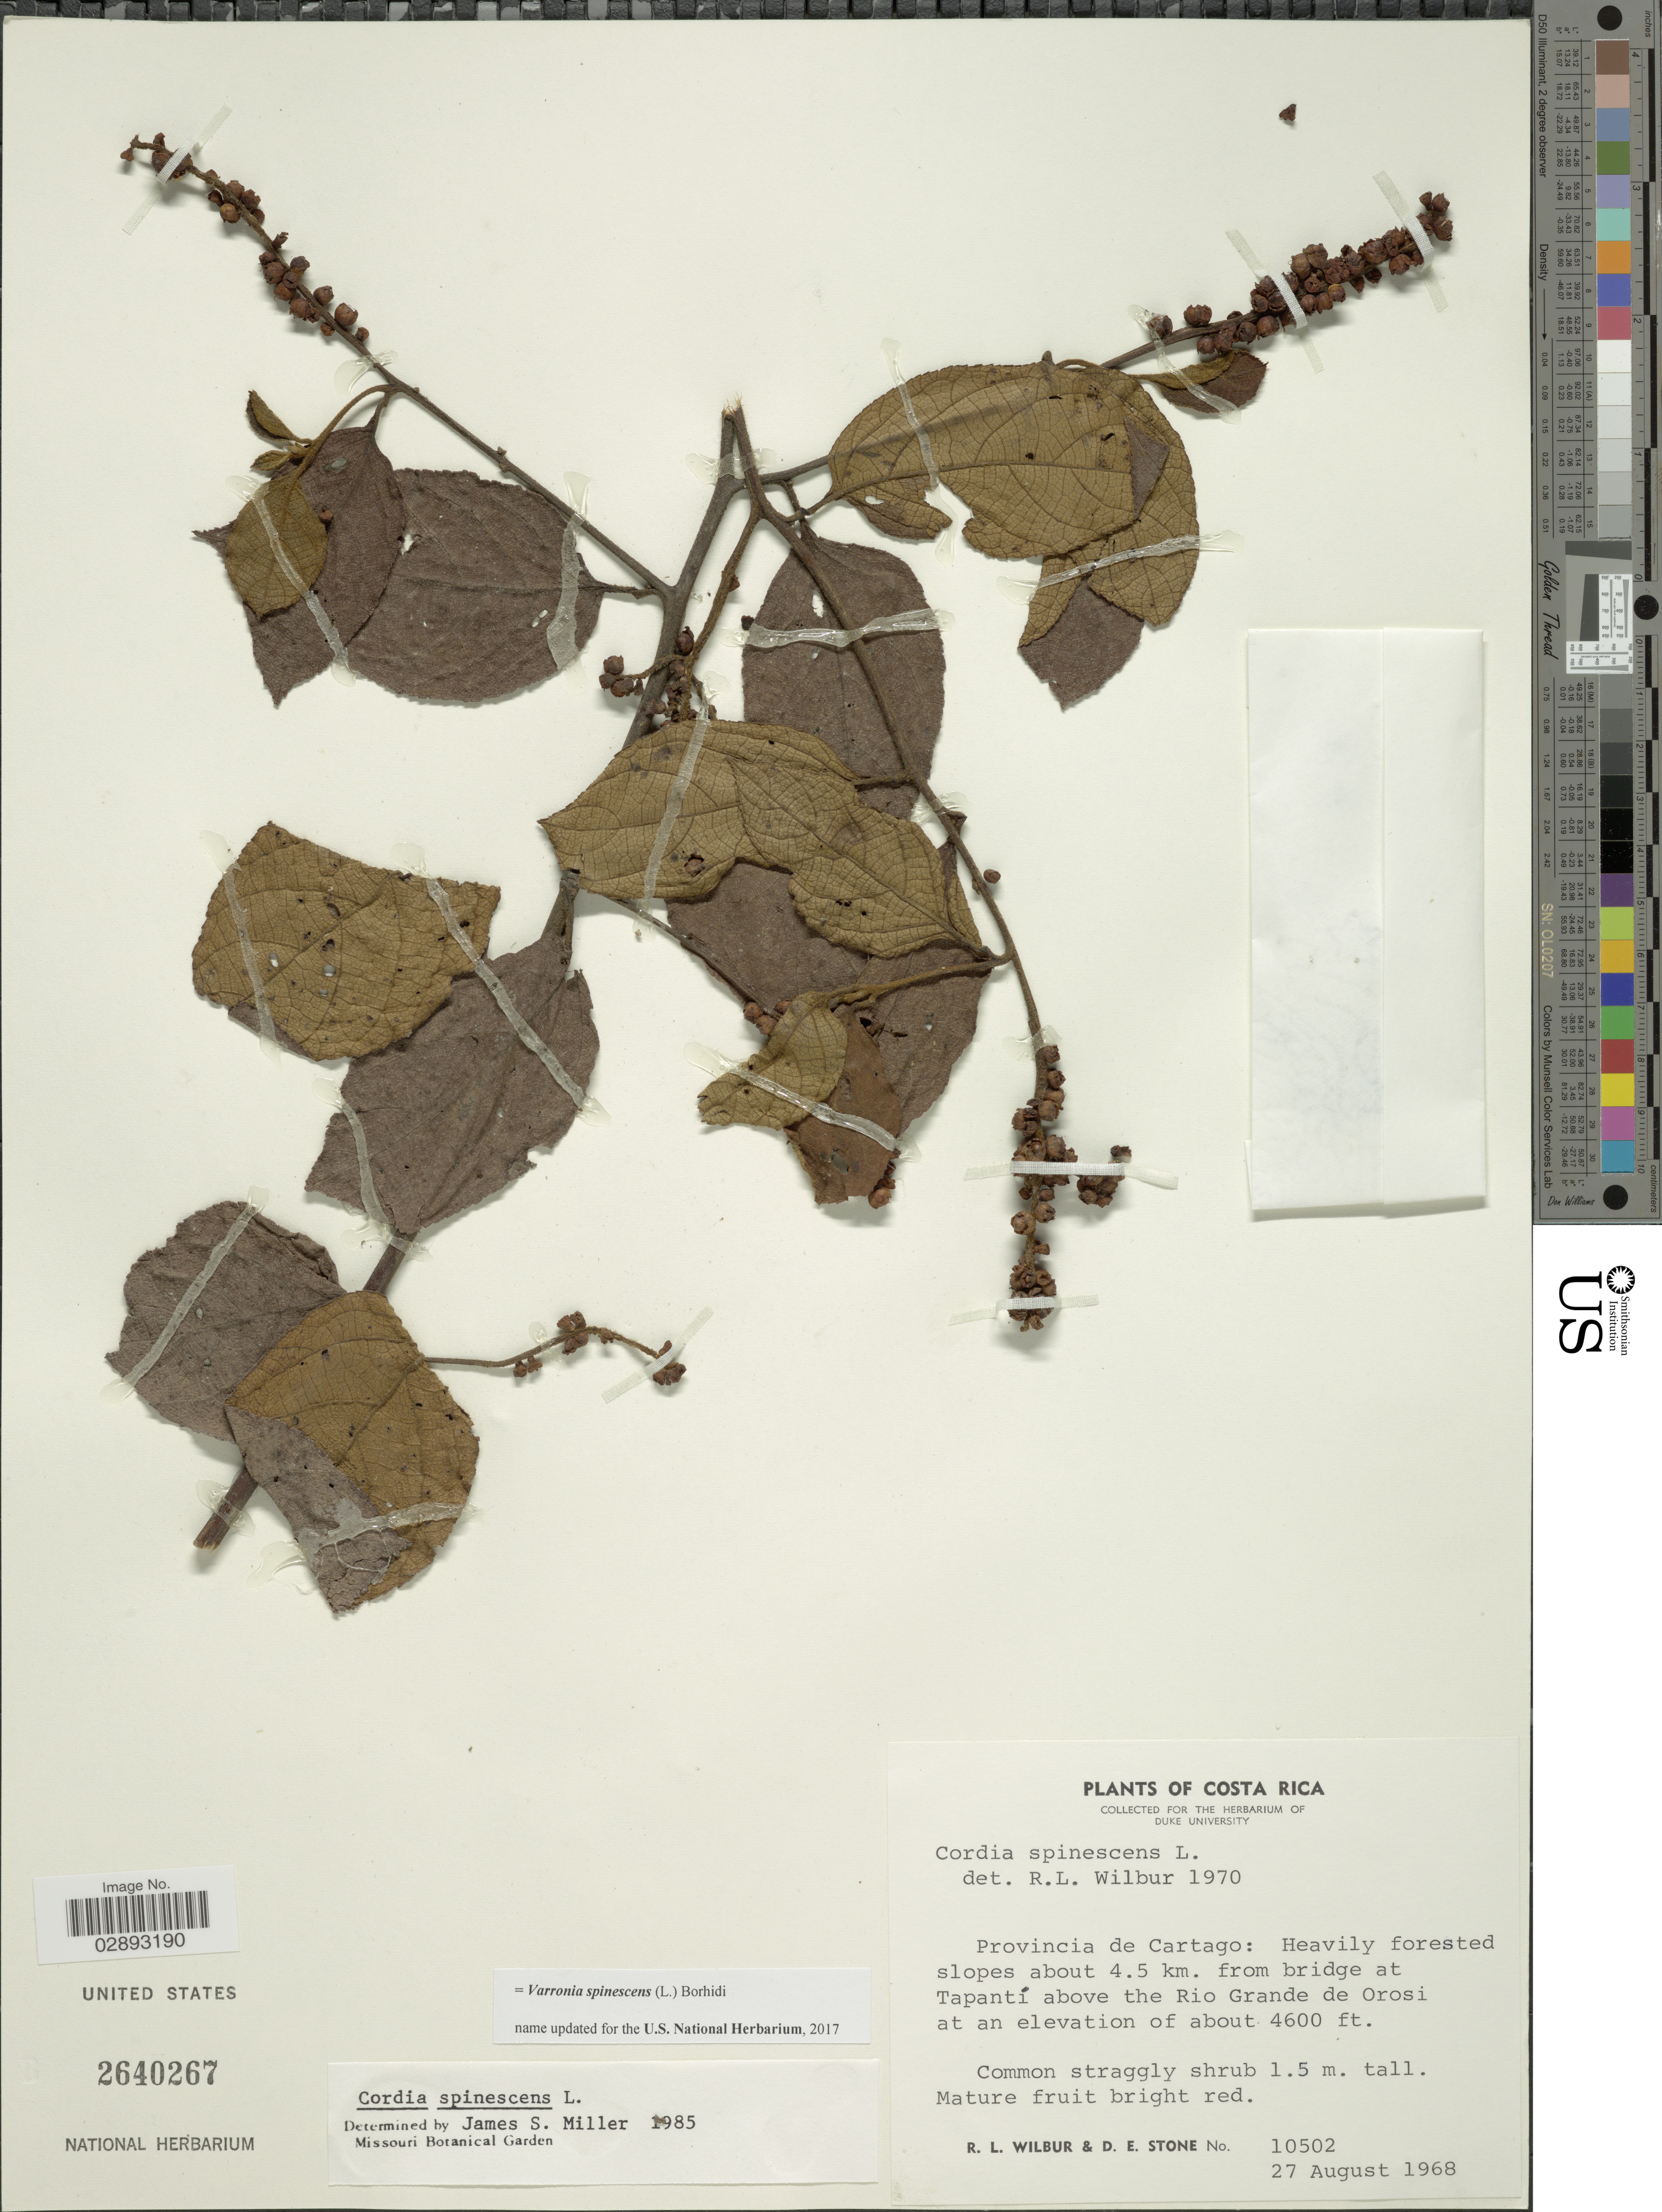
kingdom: Plantae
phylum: Tracheophyta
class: Magnoliopsida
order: Boraginales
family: Cordiaceae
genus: Varronia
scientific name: Varronia spinescens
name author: (L.) Borhidi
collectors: R. L. Wilbur & D. E. Stone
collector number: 10502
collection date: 1968-08-27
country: Costa Rica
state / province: Cartago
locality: Provincia de Cartago: Heavily forested slopes about 4.5 km. from bridge at Tapantí above the Rio Grande de Orosi.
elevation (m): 1402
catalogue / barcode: US 2640267